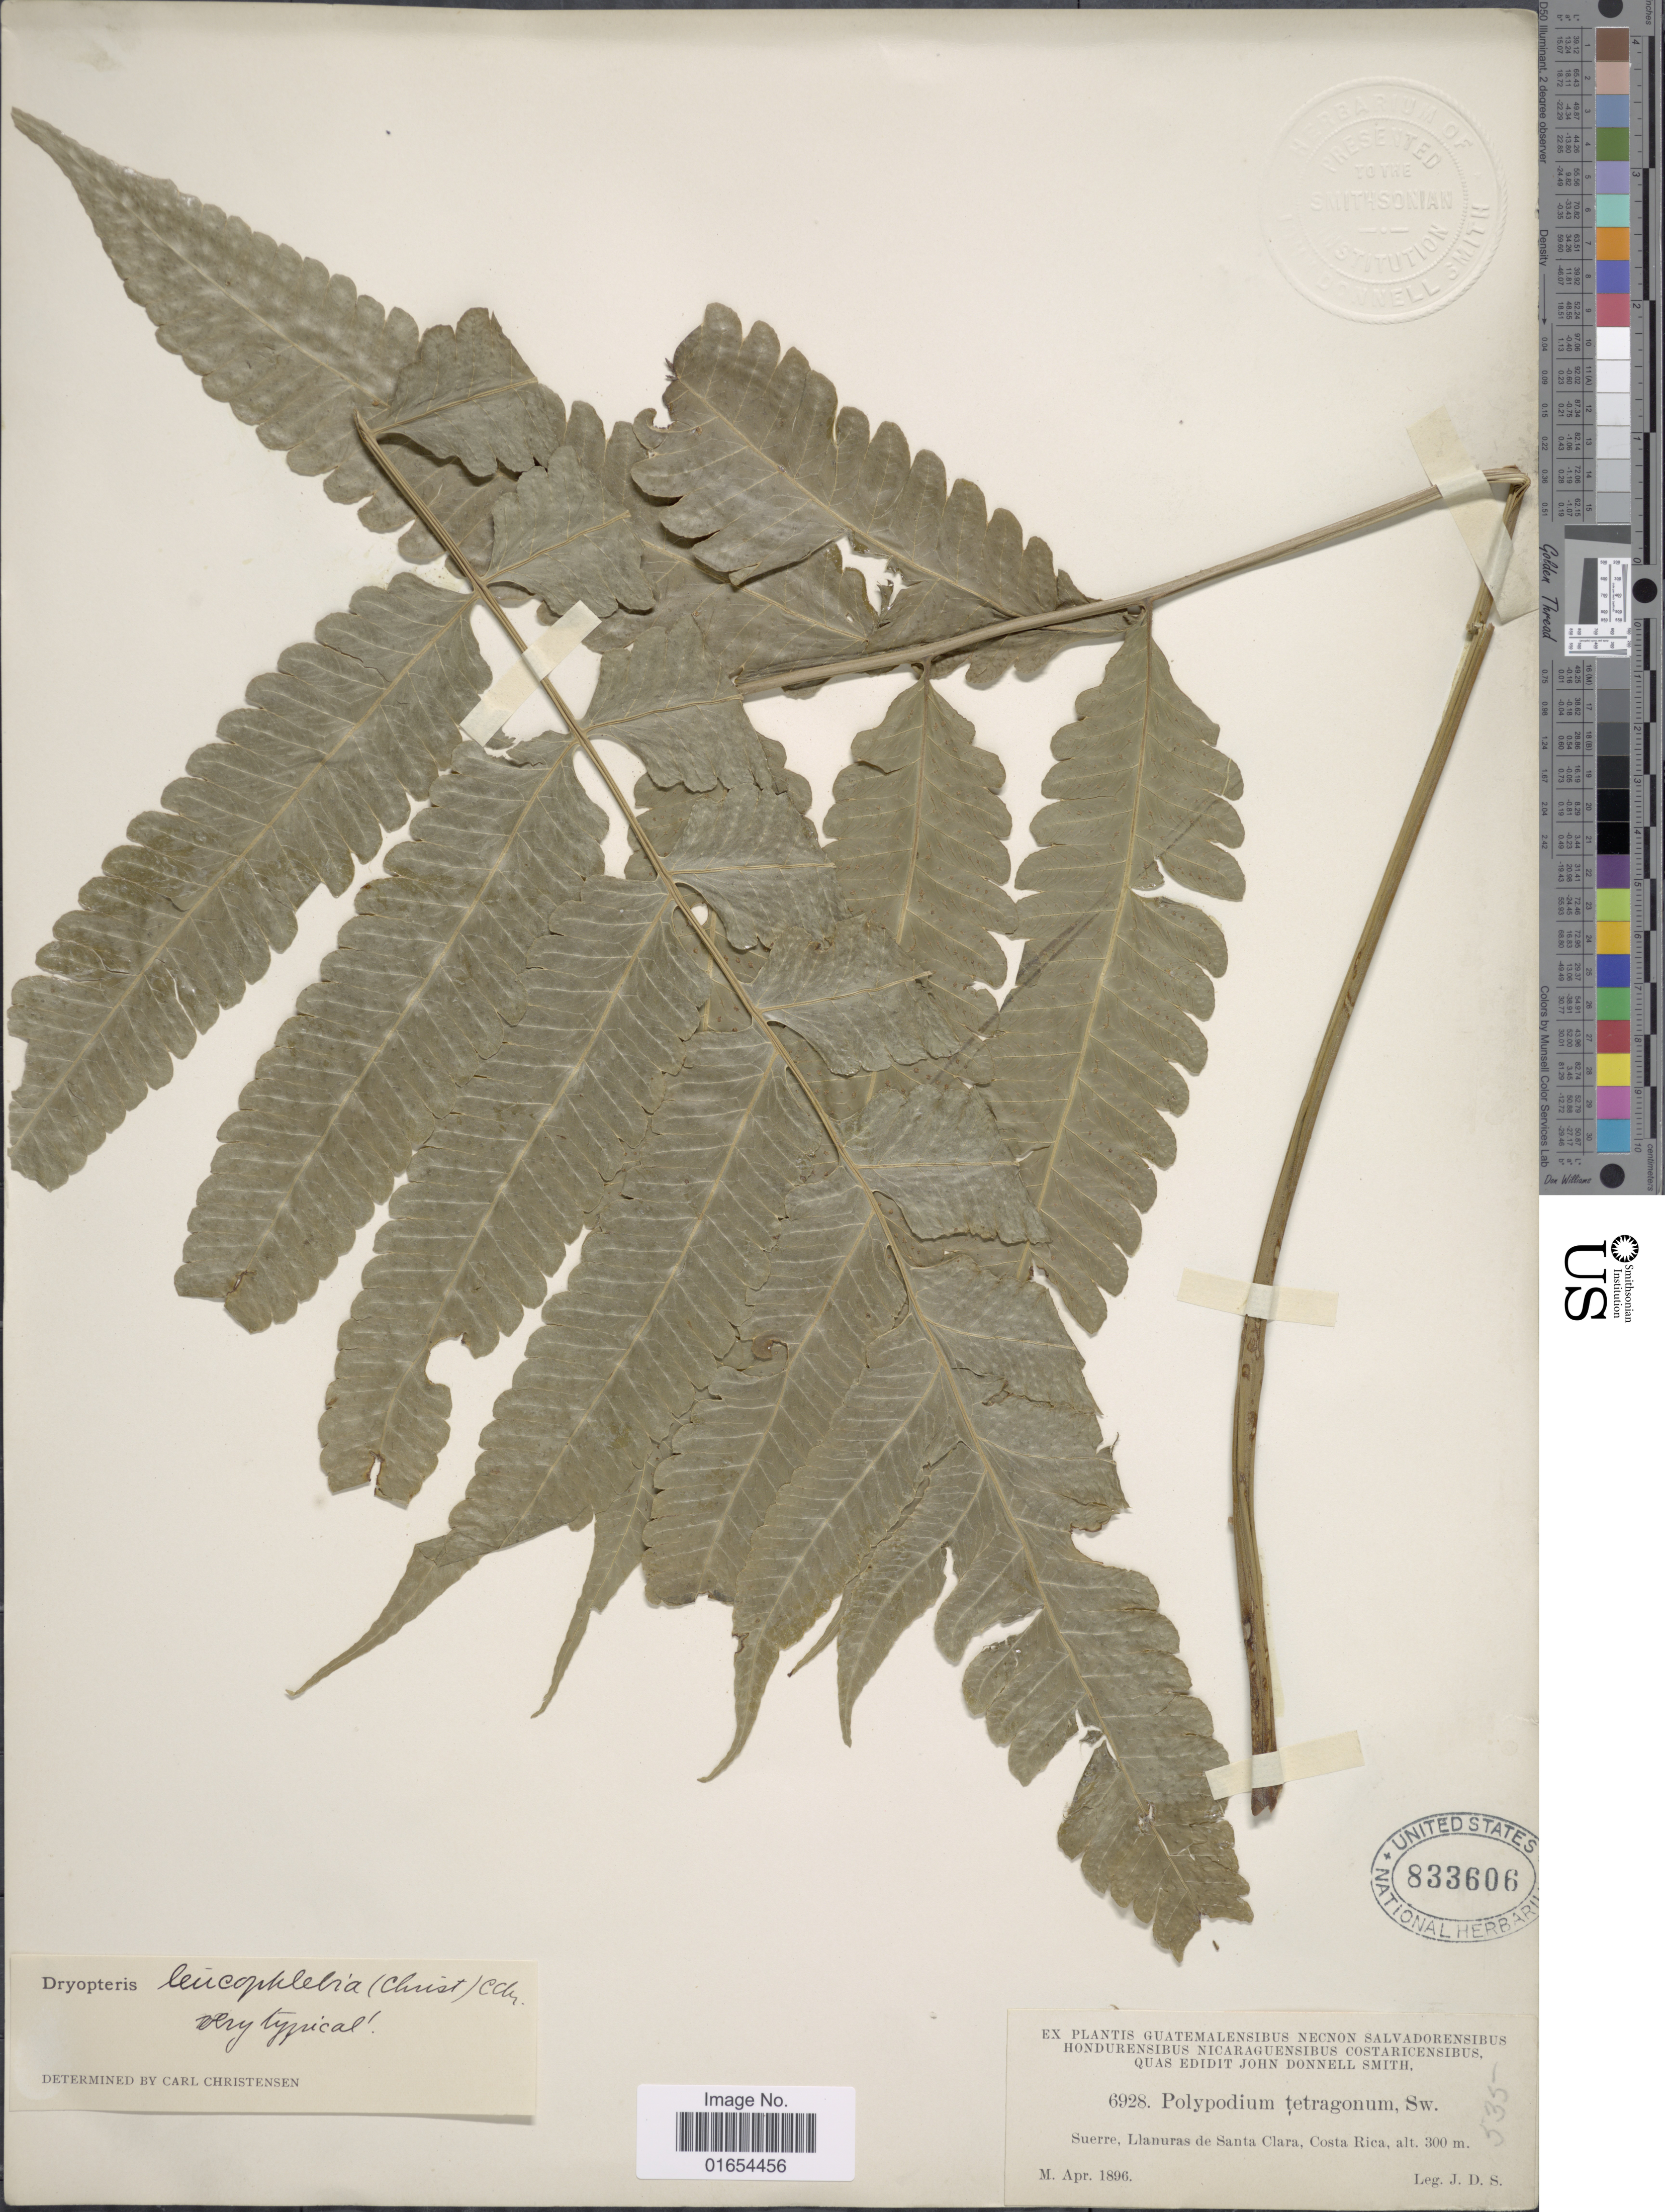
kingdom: Plantae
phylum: Tracheophyta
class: Polypodiopsida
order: Polypodiales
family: Thelypteridaceae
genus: Goniopteris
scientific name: Goniopteris urbanii comb. ined.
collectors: J. Donnell Smith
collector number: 6928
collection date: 1896-04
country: Costa Rica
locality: Suerre, Llanuras de Santa Clara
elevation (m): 300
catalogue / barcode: US 833606